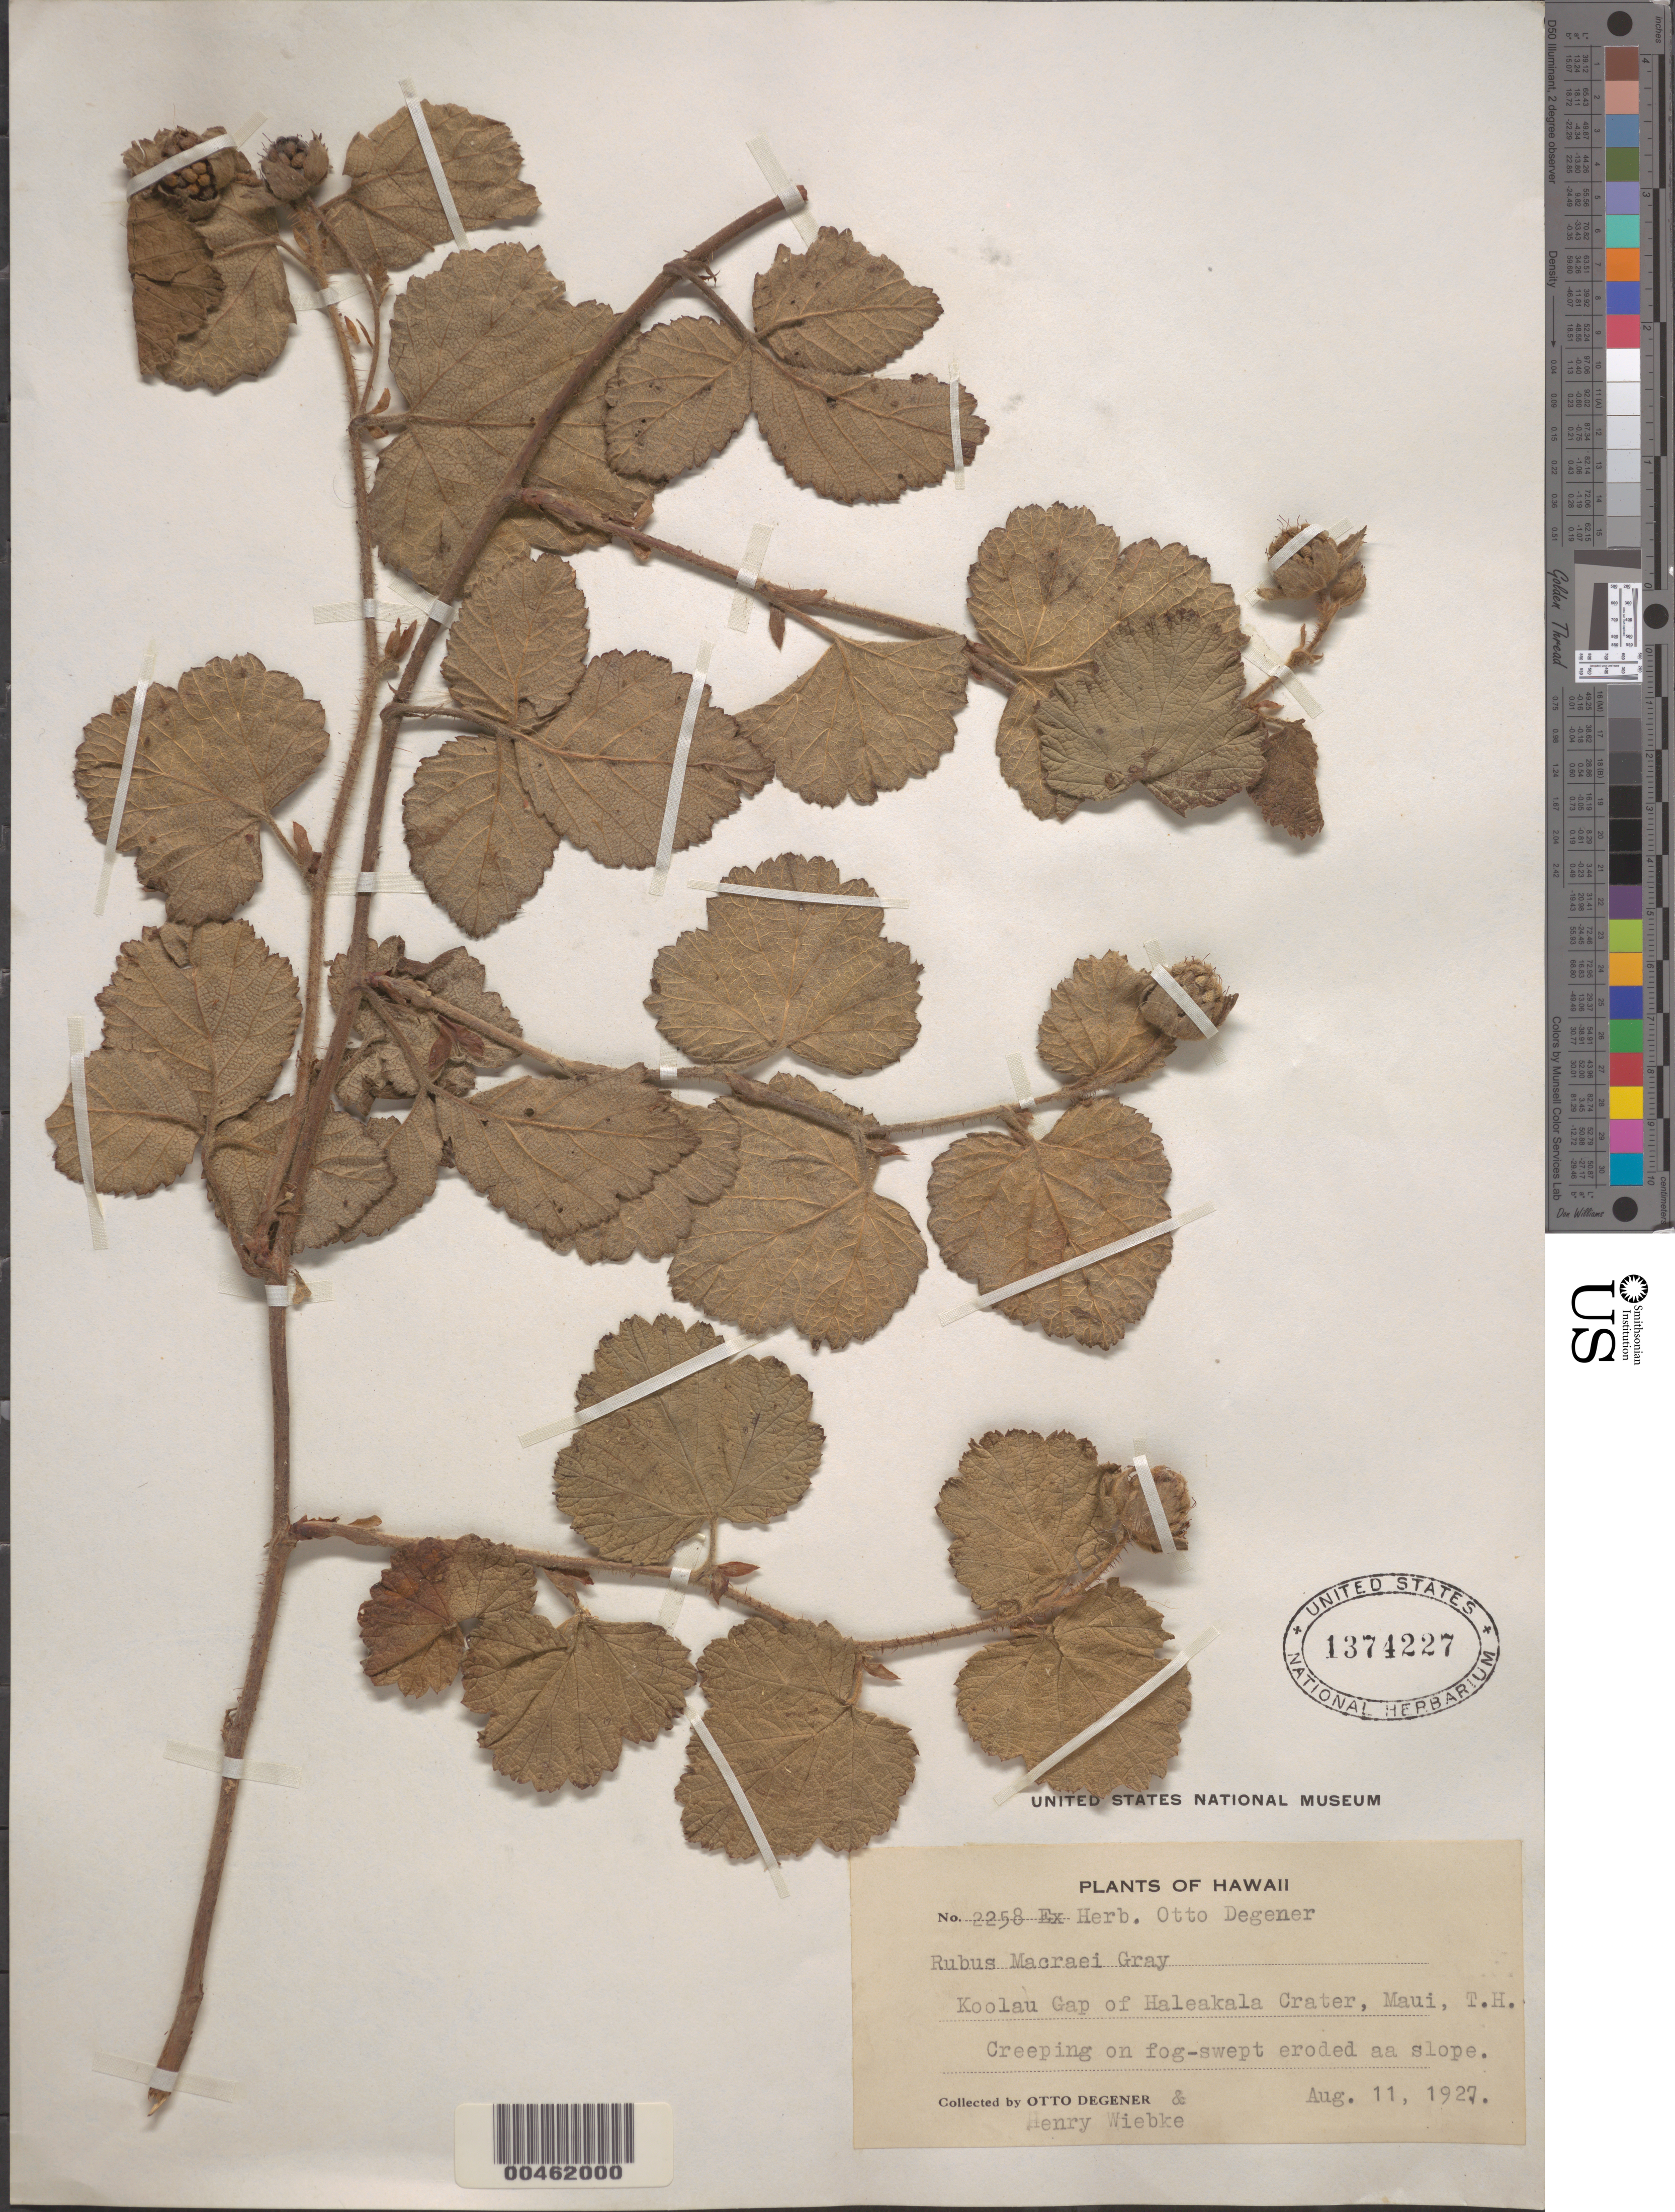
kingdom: Plantae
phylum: Tracheophyta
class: Magnoliopsida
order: Rosales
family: Rosaceae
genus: Rubus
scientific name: Rubus macraei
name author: A. Gray in Wilkes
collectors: O. Degener & H. Wiebke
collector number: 2258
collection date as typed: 11 Aug 1927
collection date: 1927-08-11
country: United States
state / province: Hawaii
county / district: Honolulu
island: Oahu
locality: Koolau Gap of Haleakala Crater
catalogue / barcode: US 1374227